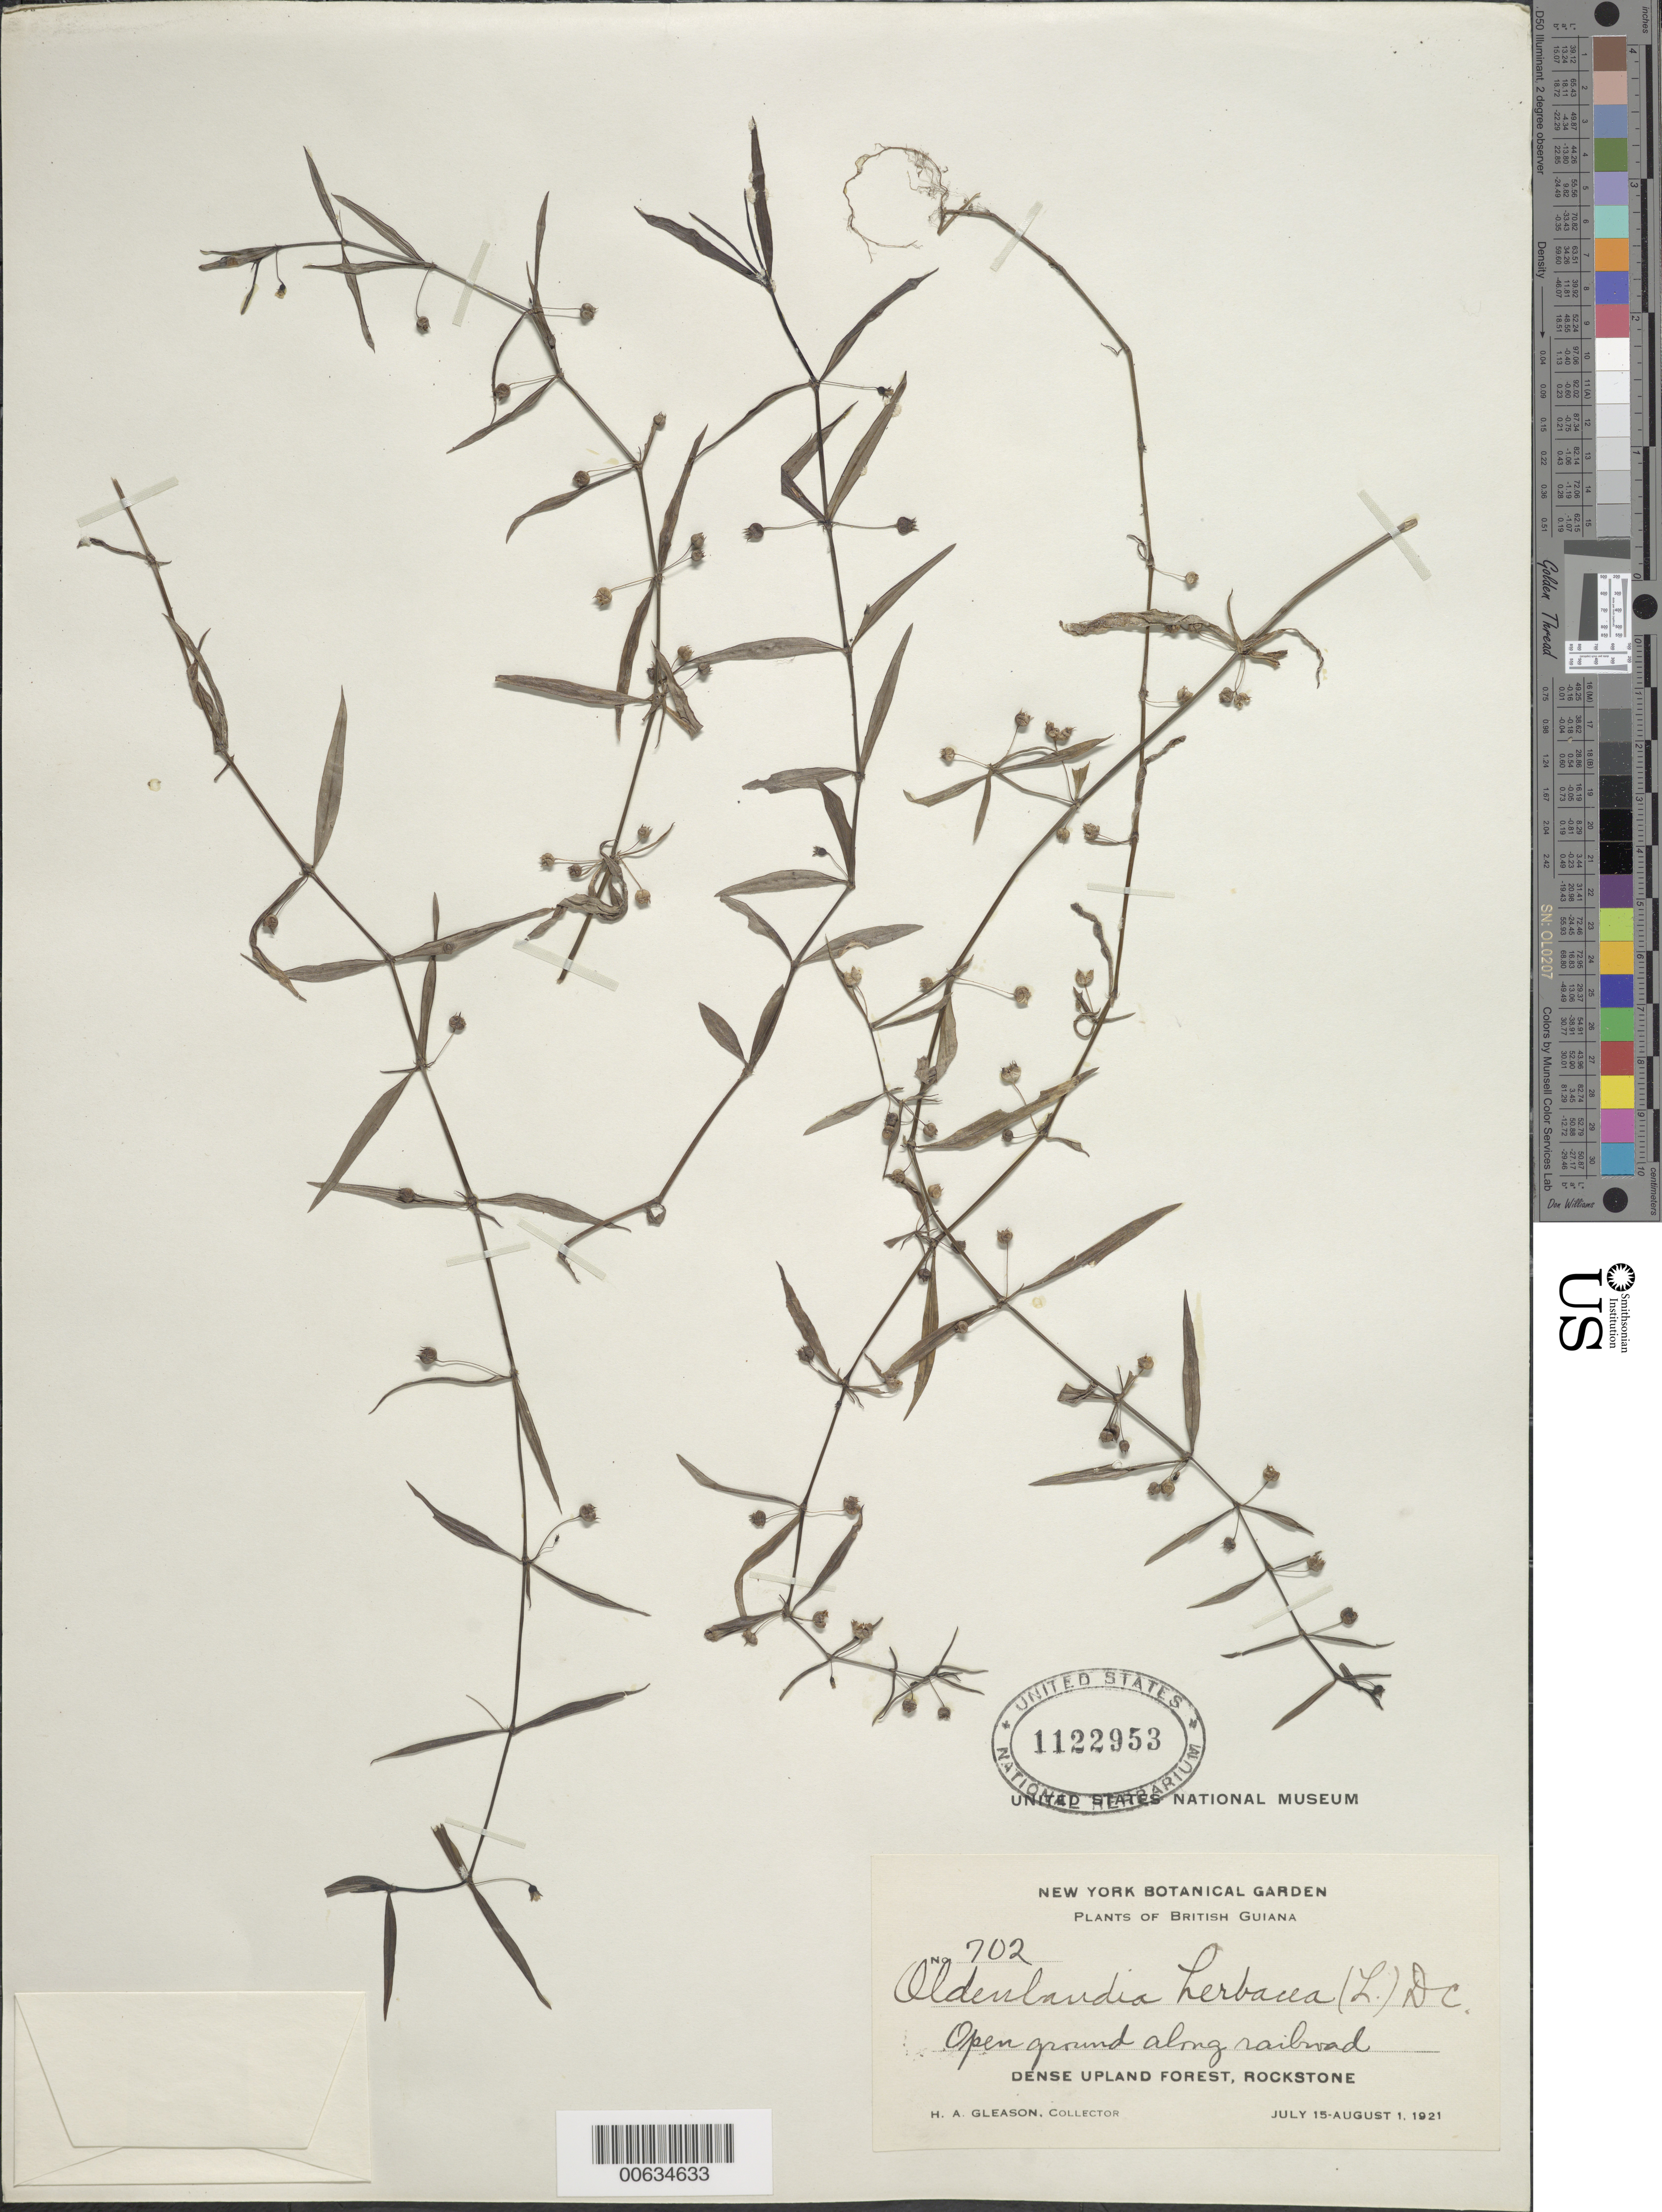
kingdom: Plantae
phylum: Tracheophyta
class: Magnoliopsida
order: Gentianales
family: Rubiaceae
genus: Oldenlandia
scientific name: Oldenlandia herbacea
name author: (L.) Roxb.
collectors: H. A. Gleason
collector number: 702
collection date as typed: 15-Jul-21 to 1-Aug-21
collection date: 1921-07-15/1921-08-01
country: Guyana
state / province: U. Demerara-Berbice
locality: Rockstone, in and about the village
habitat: Dense upland forest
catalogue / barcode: US 1122953